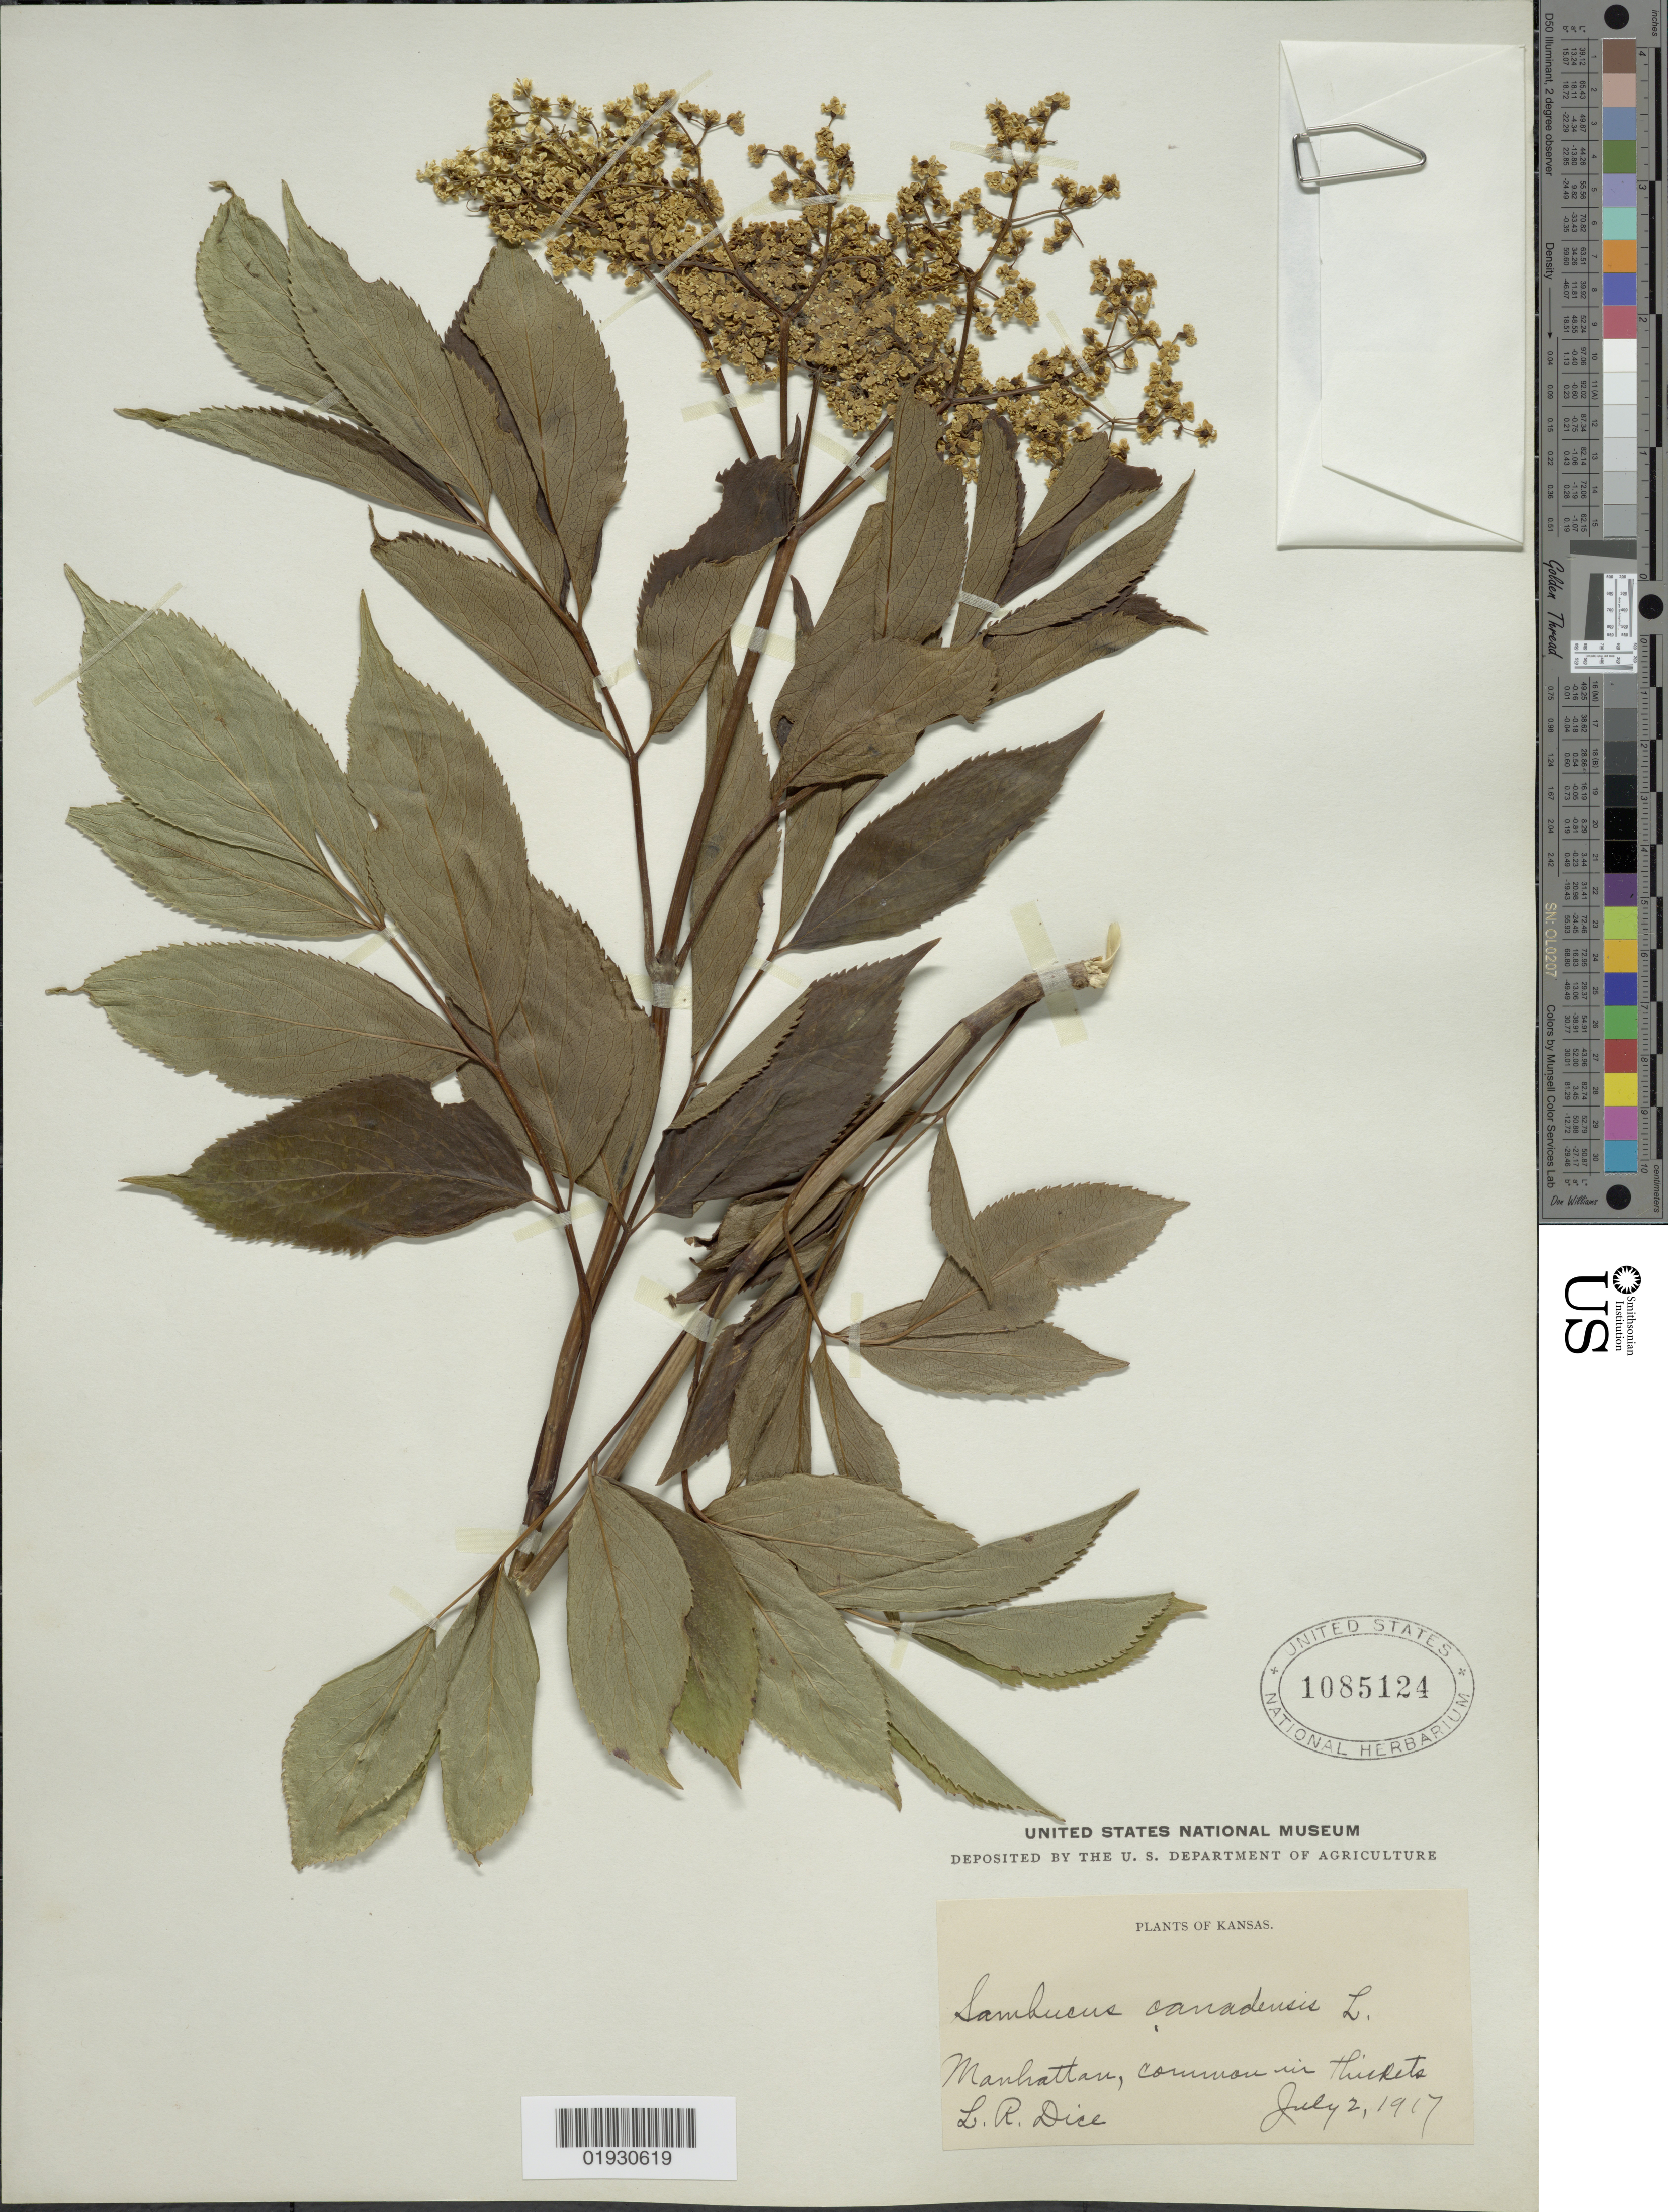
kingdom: Plantae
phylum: Tracheophyta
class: Magnoliopsida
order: Dipsacales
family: Viburnaceae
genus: Sambucus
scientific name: Sambucus canadensis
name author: L.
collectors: L. Dice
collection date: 1917-07-02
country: United States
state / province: Kansas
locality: Manhattan.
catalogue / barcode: US 1085124